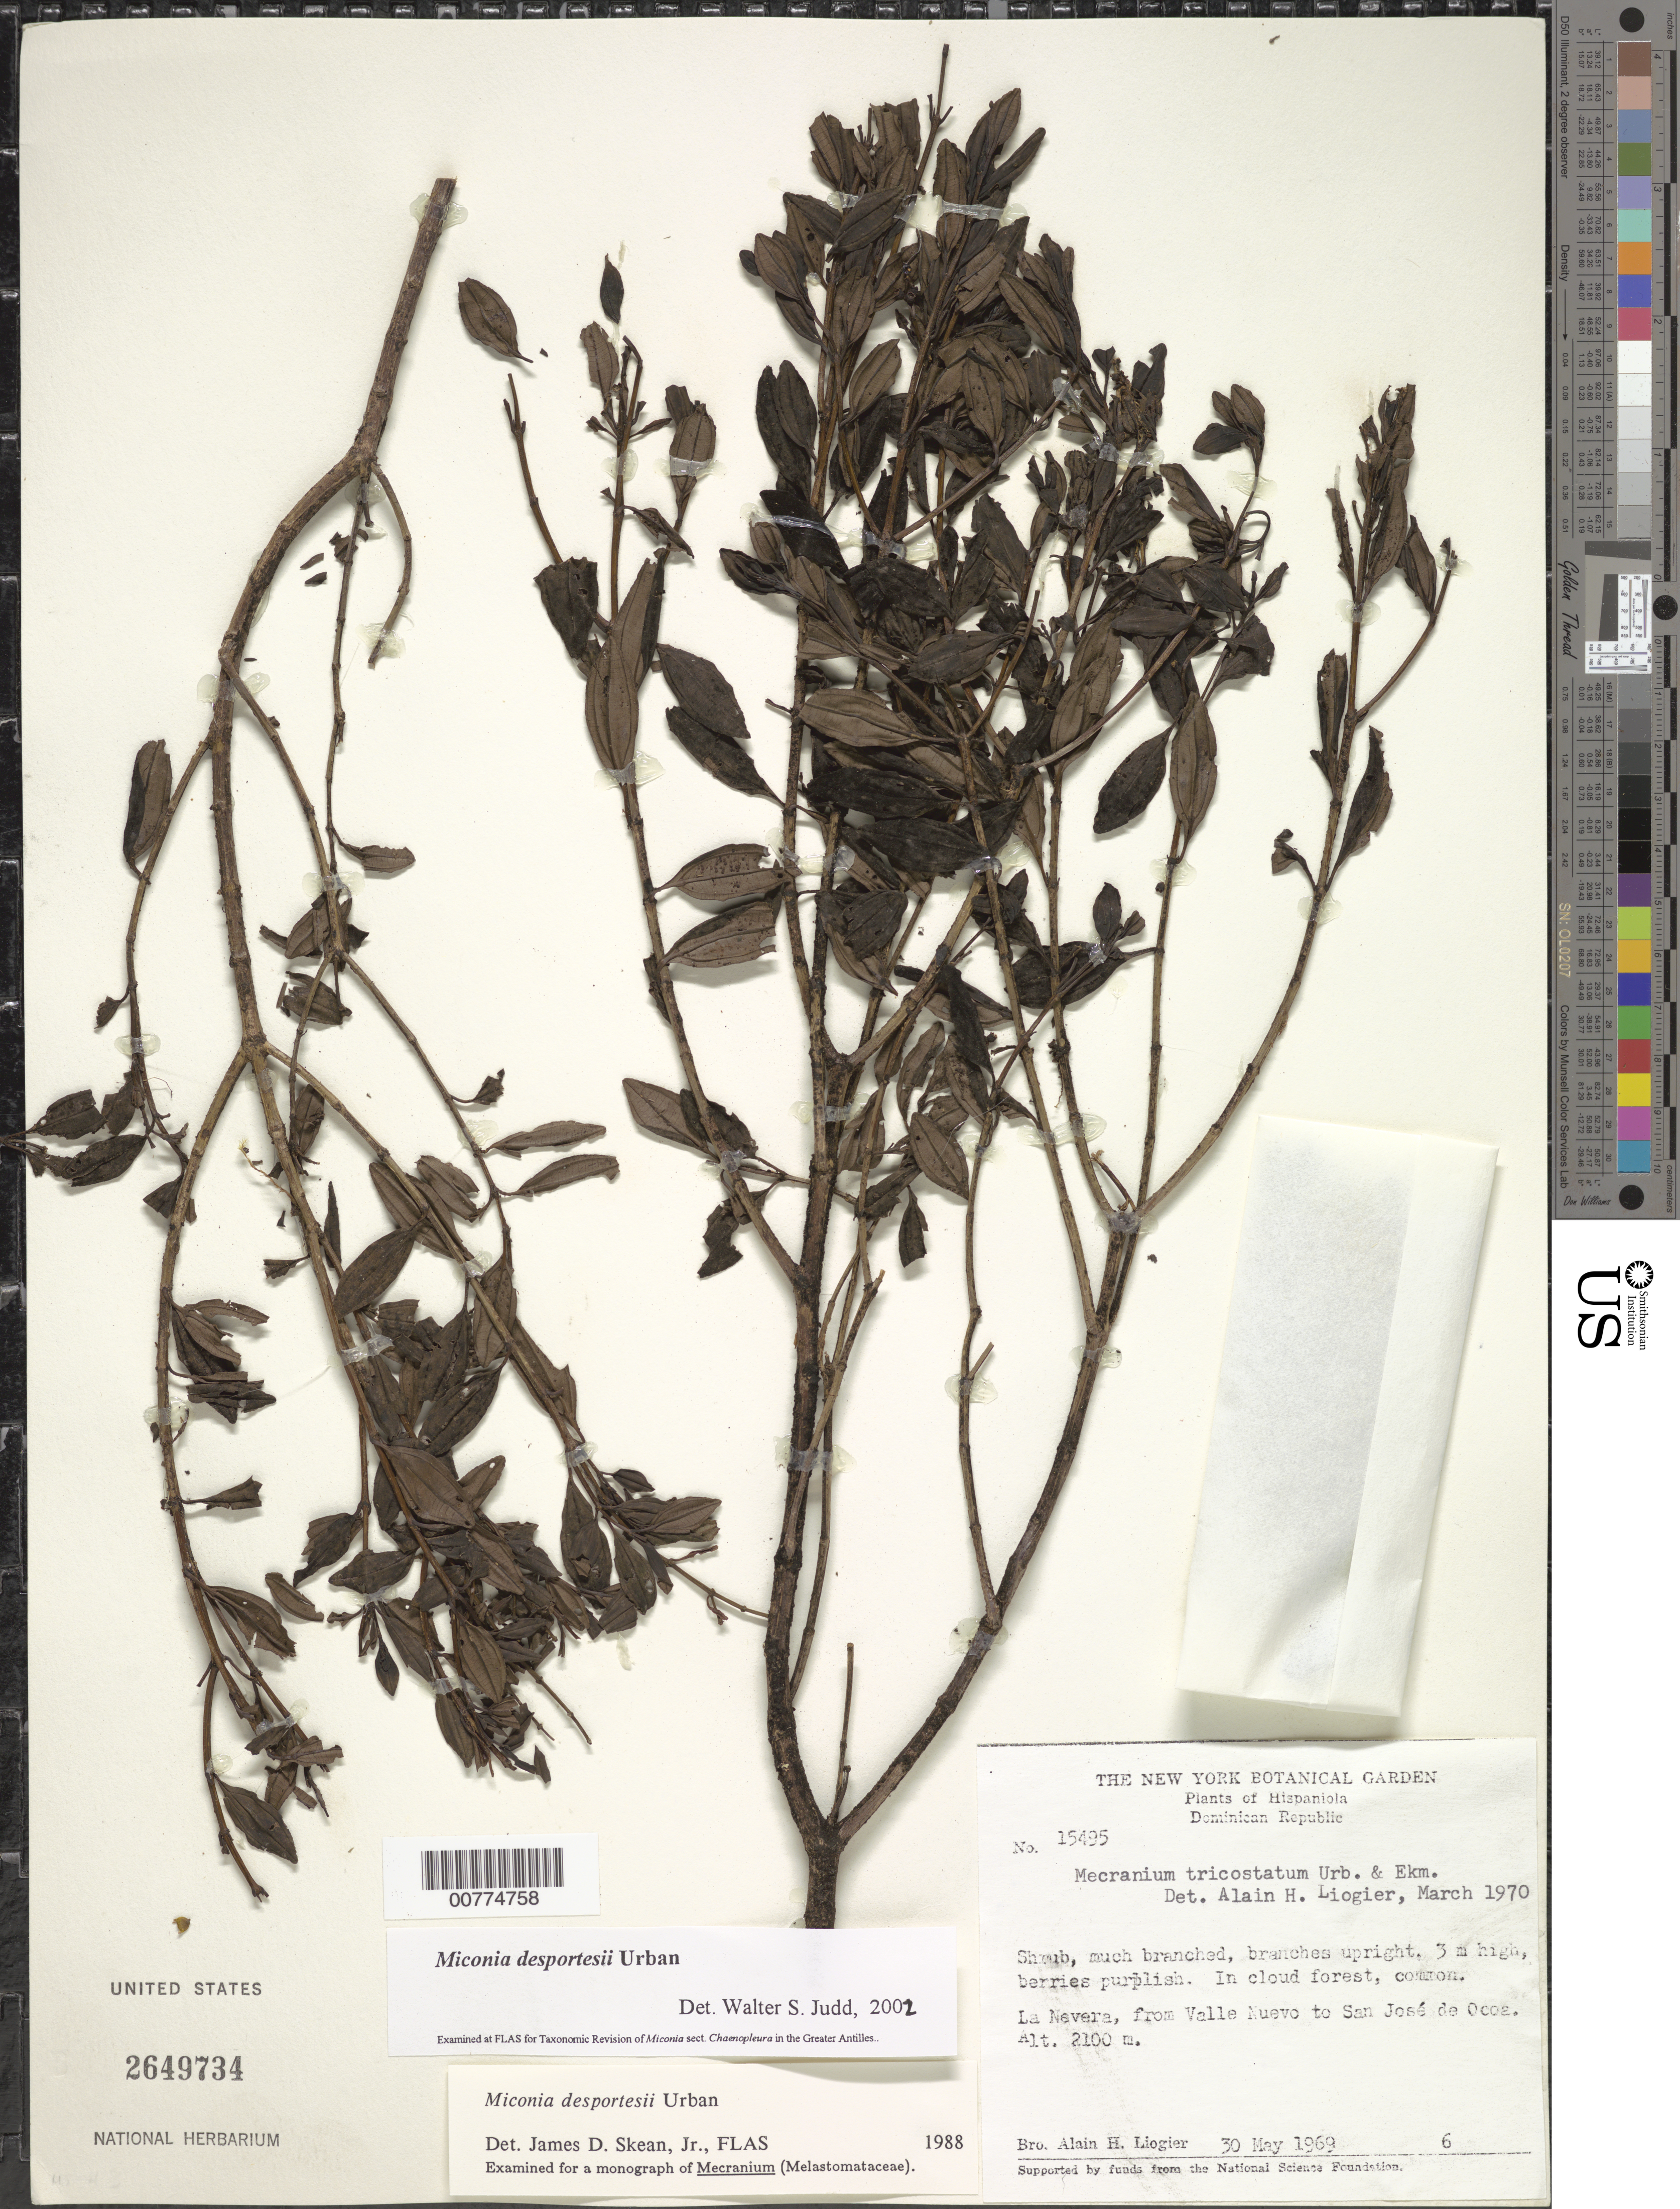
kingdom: Plantae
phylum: Tracheophyta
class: Magnoliopsida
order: Myrtales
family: Melastomataceae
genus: Miconia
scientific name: Miconia desportesii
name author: Urb.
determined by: Judd, Walter S.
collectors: A. H. Liogier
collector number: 15495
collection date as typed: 30 May 1969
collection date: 1969-05-30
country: Dominican Republic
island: Hispaniola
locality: La Nevera, from Valle Nuevo to San José de Ocoa.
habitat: In cloud forest.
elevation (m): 2100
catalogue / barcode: US 2649734